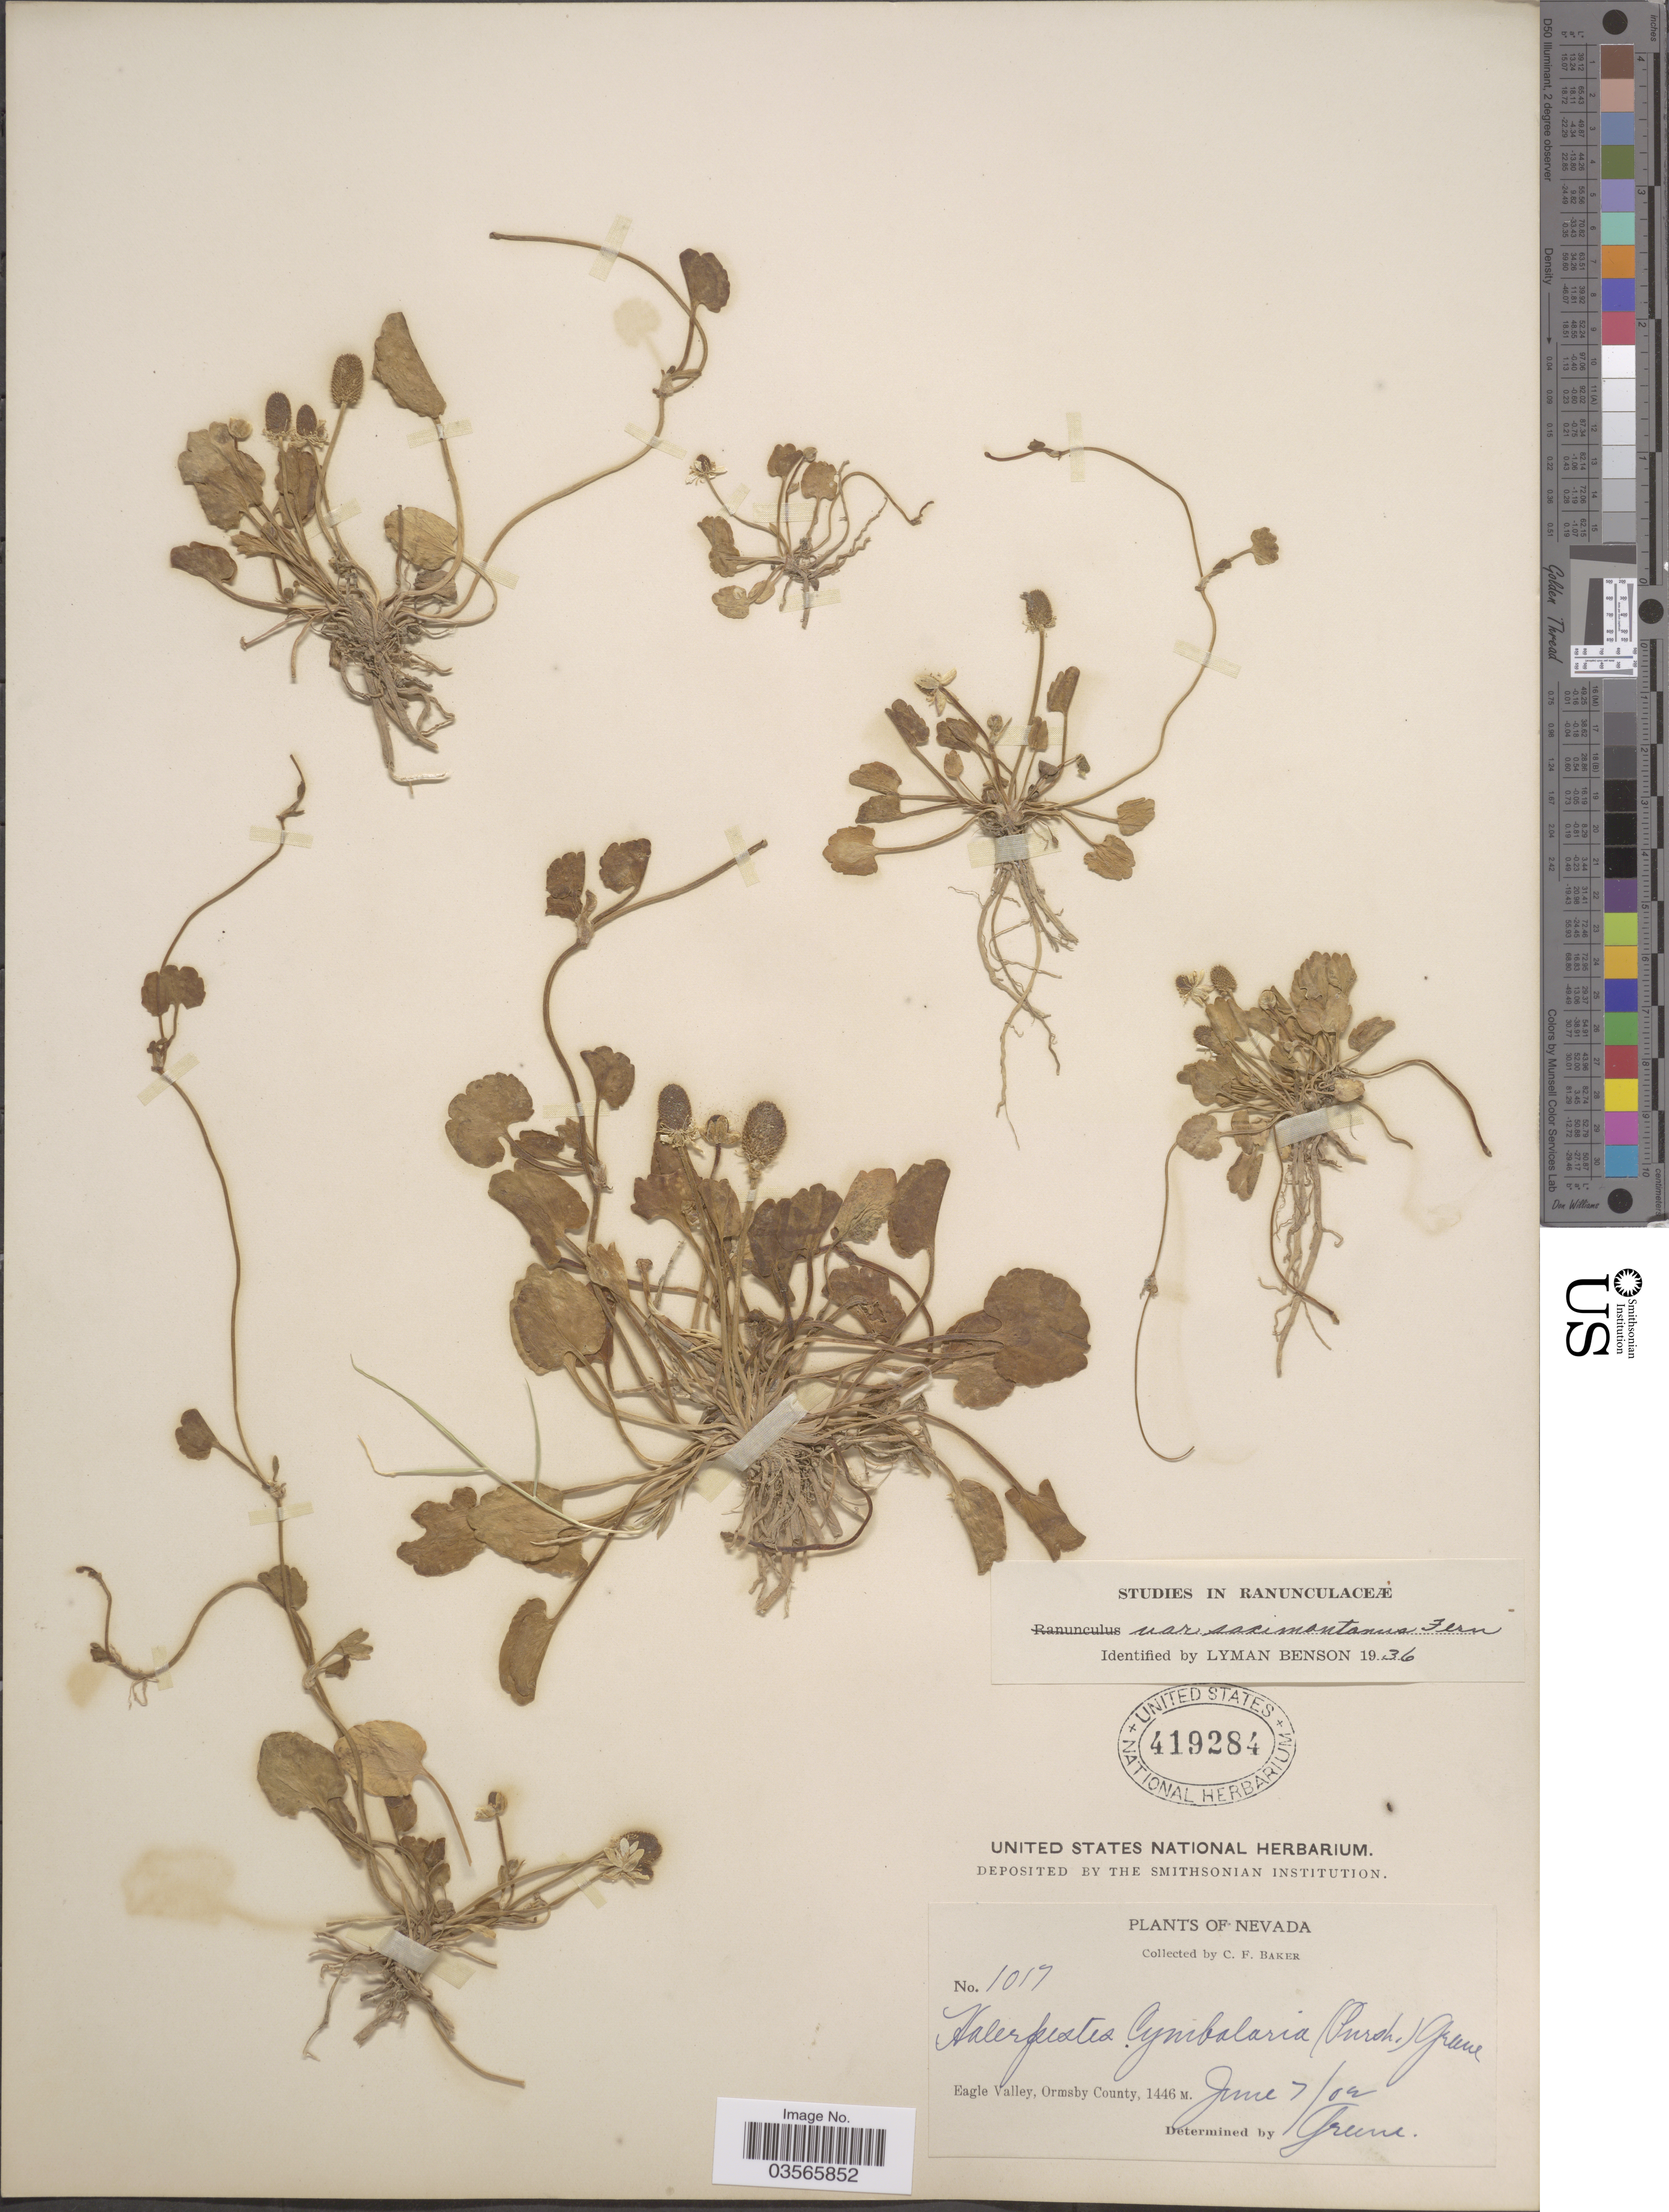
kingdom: Plantae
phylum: Tracheophyta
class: Magnoliopsida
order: Ranunculales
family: Ranunculaceae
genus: Halerpestes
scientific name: Halerpestes cymbalaria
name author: (Pursh) Greene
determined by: Strong, M. T., (US), Smithsonian Institution - National Museum of Natural History (UNITED STATES)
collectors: C. F. Baker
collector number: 1017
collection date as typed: Transcribed d/m/y: 7/6/2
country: United States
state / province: Nevada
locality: Eagle Valley, Ormsby County.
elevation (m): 1446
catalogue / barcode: US 419284